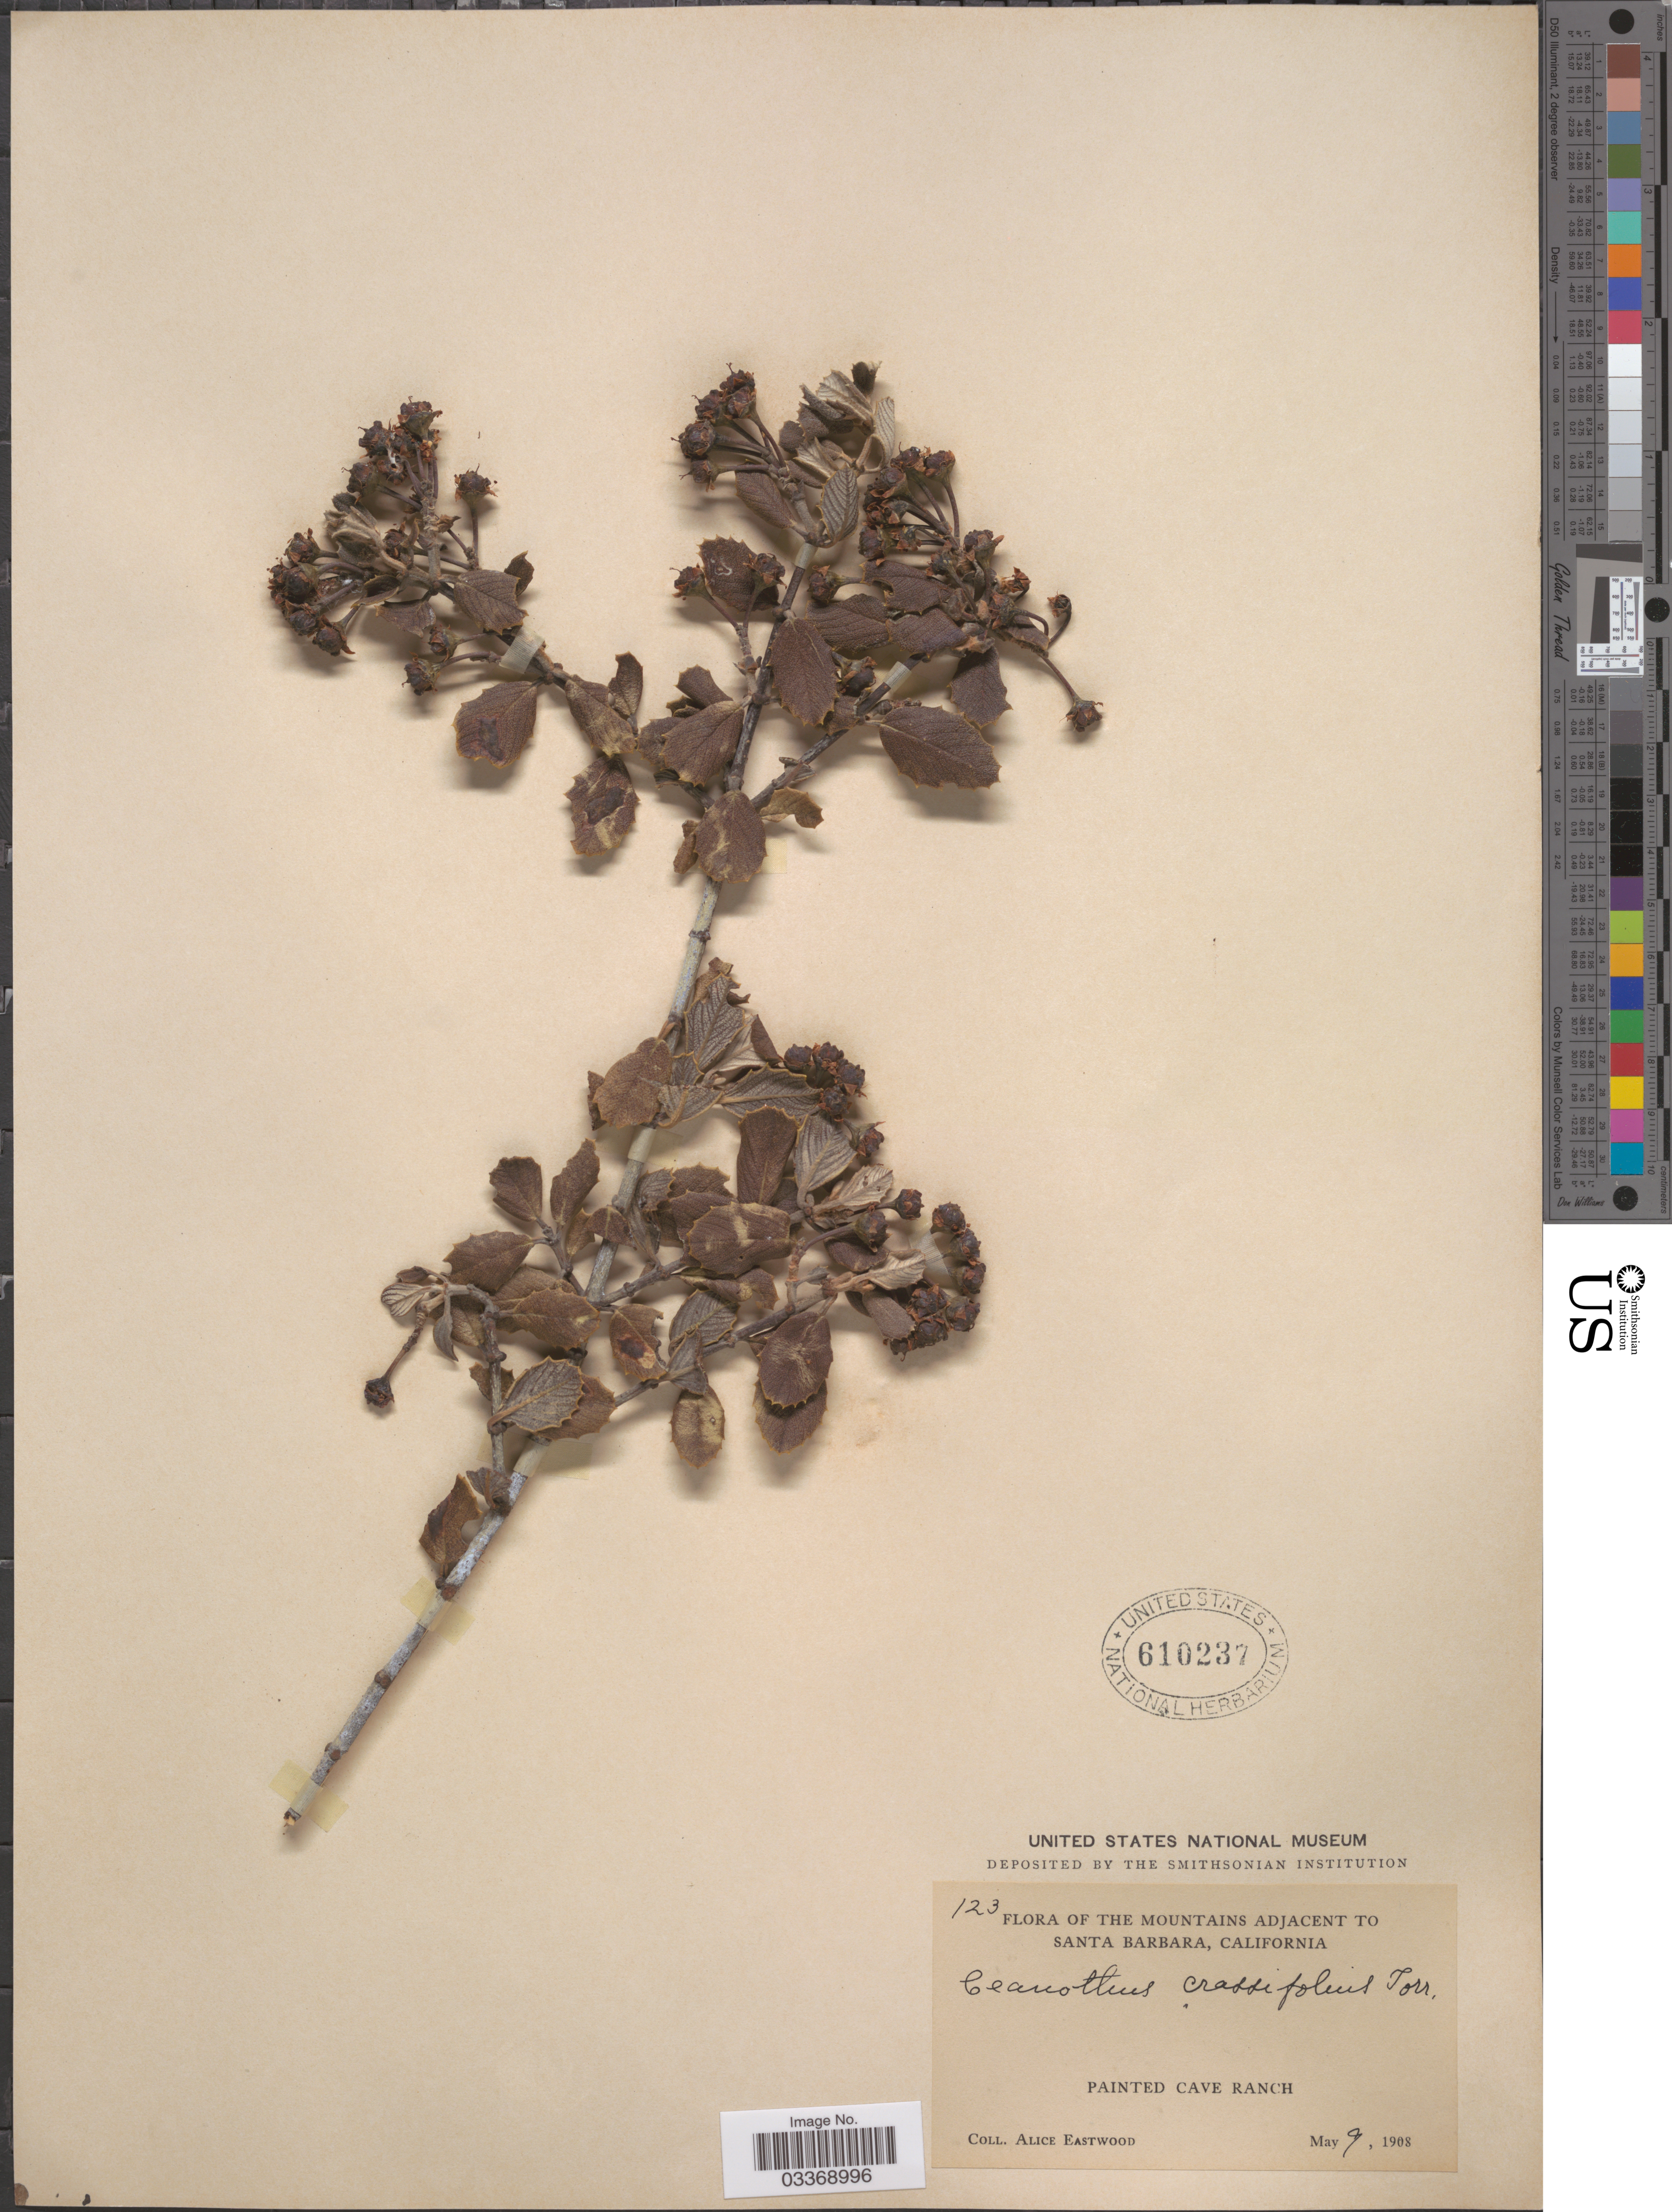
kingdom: Plantae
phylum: Tracheophyta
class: Magnoliopsida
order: Rosales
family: Rhamnaceae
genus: Ceanothus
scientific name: Ceanothus crassifolius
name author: Torr.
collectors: A. Eastwood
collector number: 123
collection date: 1908-05-09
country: United States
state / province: California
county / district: Santa Barbara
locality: The Mountains adjacent to Santa Barbara. Painted Cave Ranch.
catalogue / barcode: US 610237